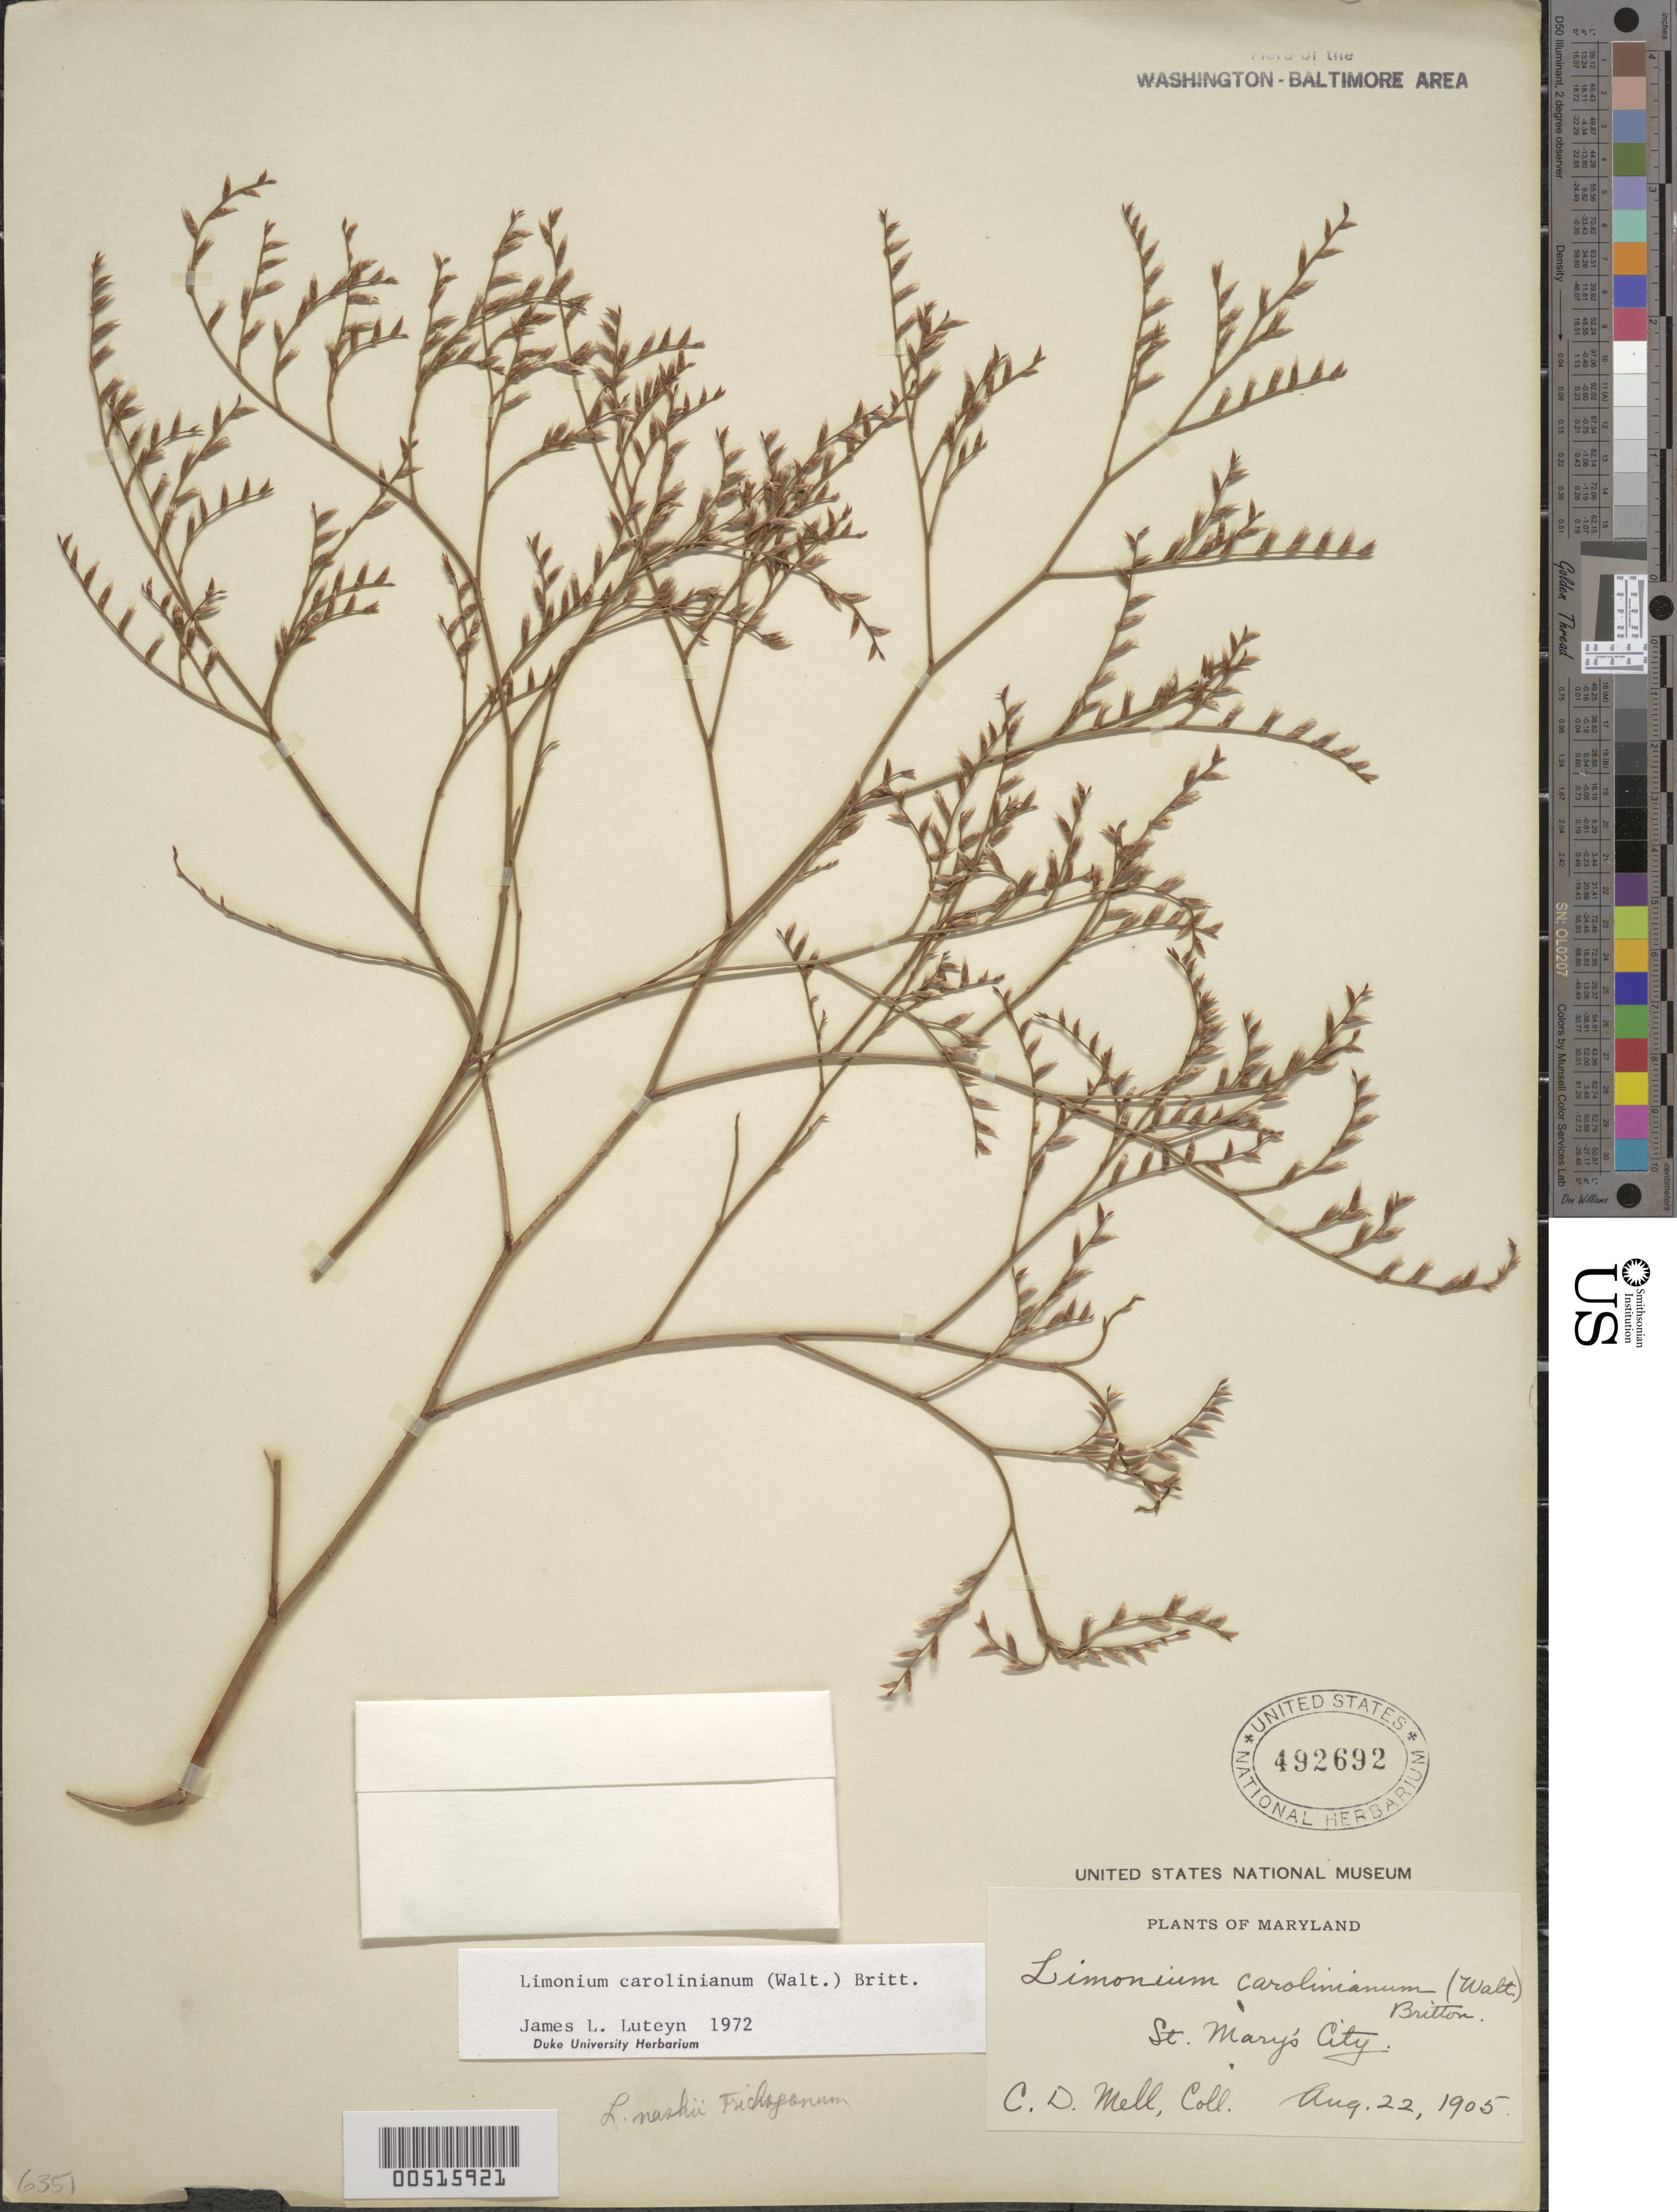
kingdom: Plantae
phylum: Tracheophyta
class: Magnoliopsida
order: Caryophyllales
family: Plumbaginaceae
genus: Limonium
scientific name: Limonium carolinianum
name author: (Walter) Britton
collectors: C. D. Mell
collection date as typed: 22 Aug 1905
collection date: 1905-08-22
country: United States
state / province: Maryland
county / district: St. Mary's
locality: St. Marys City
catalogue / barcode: US 492692